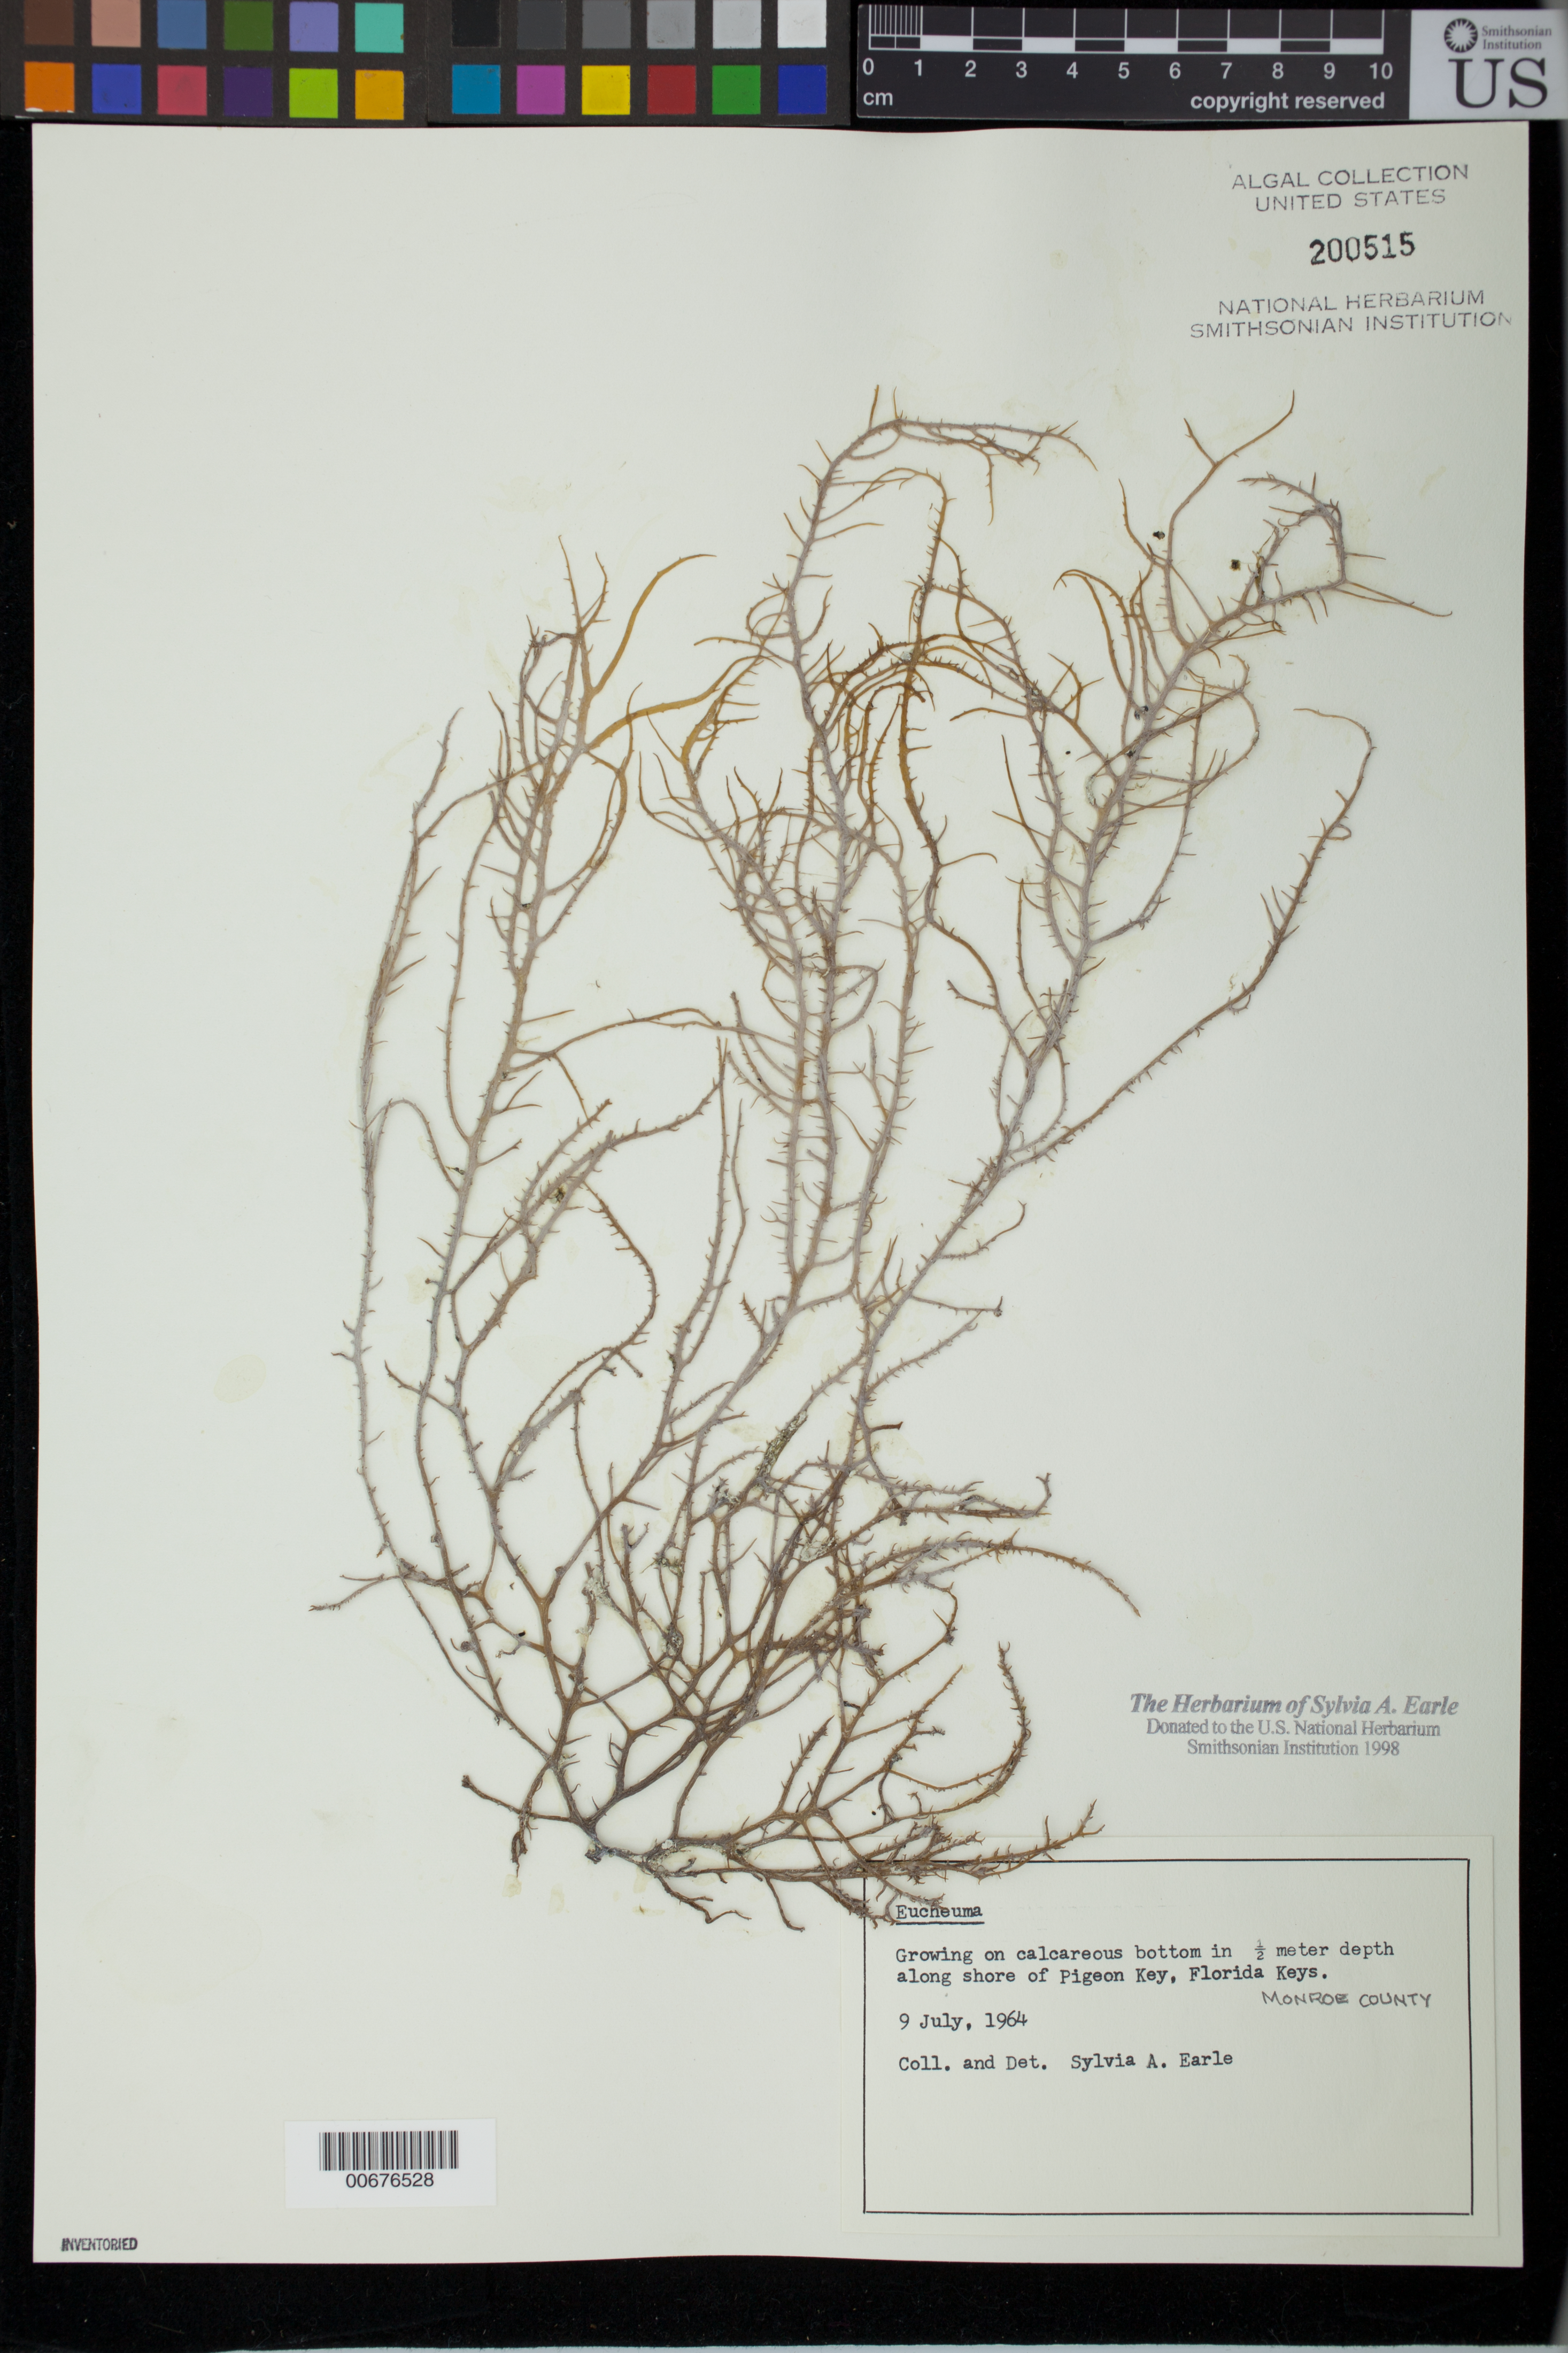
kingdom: Plantae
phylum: Rhodophyta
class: Florideophyceae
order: Gigartinales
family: Solieriaceae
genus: Eucheuma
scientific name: Eucheuma sp.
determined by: Earle, S. A.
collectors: S. A. Earle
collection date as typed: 09 Jul 1964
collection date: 1964-07-09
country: United States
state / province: Florida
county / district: Monroe County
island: Pigeon Key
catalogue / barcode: US 200515